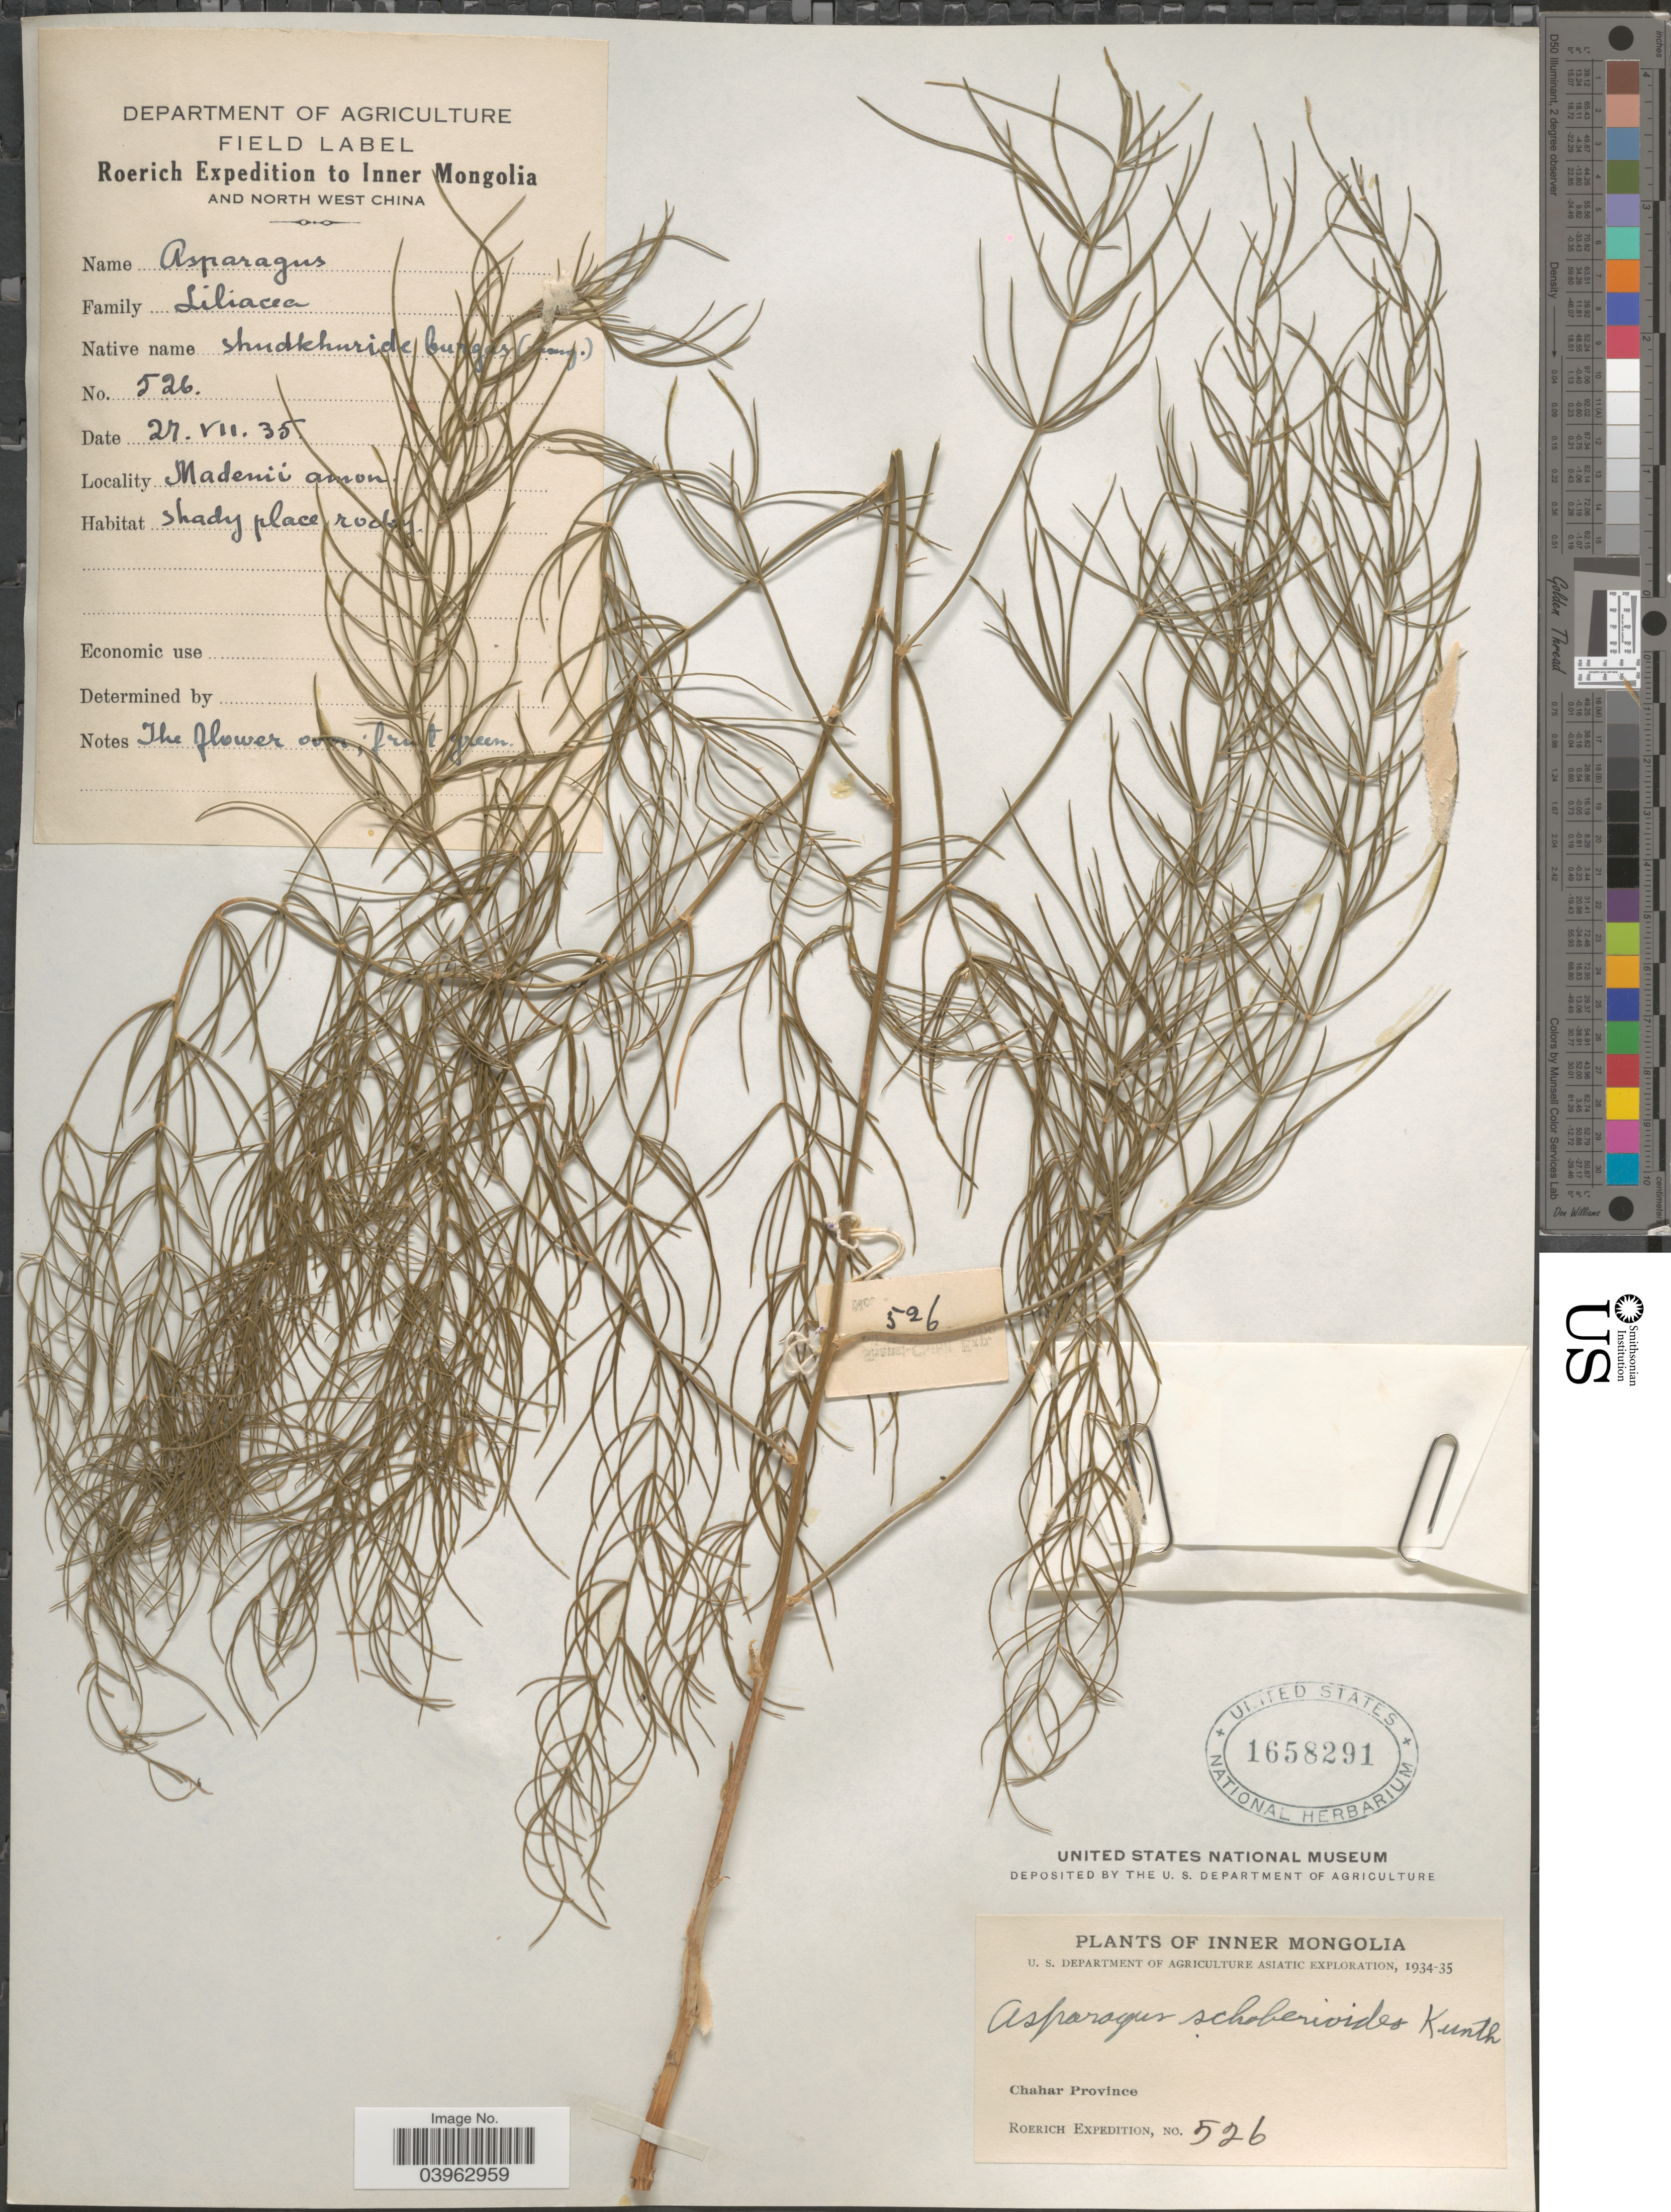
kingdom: Plantae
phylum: Tracheophyta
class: Liliopsida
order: Asparagales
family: Asparagaceae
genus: Asparagus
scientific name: Asparagus schoberioides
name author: Kunth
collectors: Roerich Expedition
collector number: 526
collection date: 1935-07-27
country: China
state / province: Nei Monggol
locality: Inner Mongolia. Chahar Province. Inner Mongolia and North West China. Madenii Amon.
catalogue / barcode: US 1658291